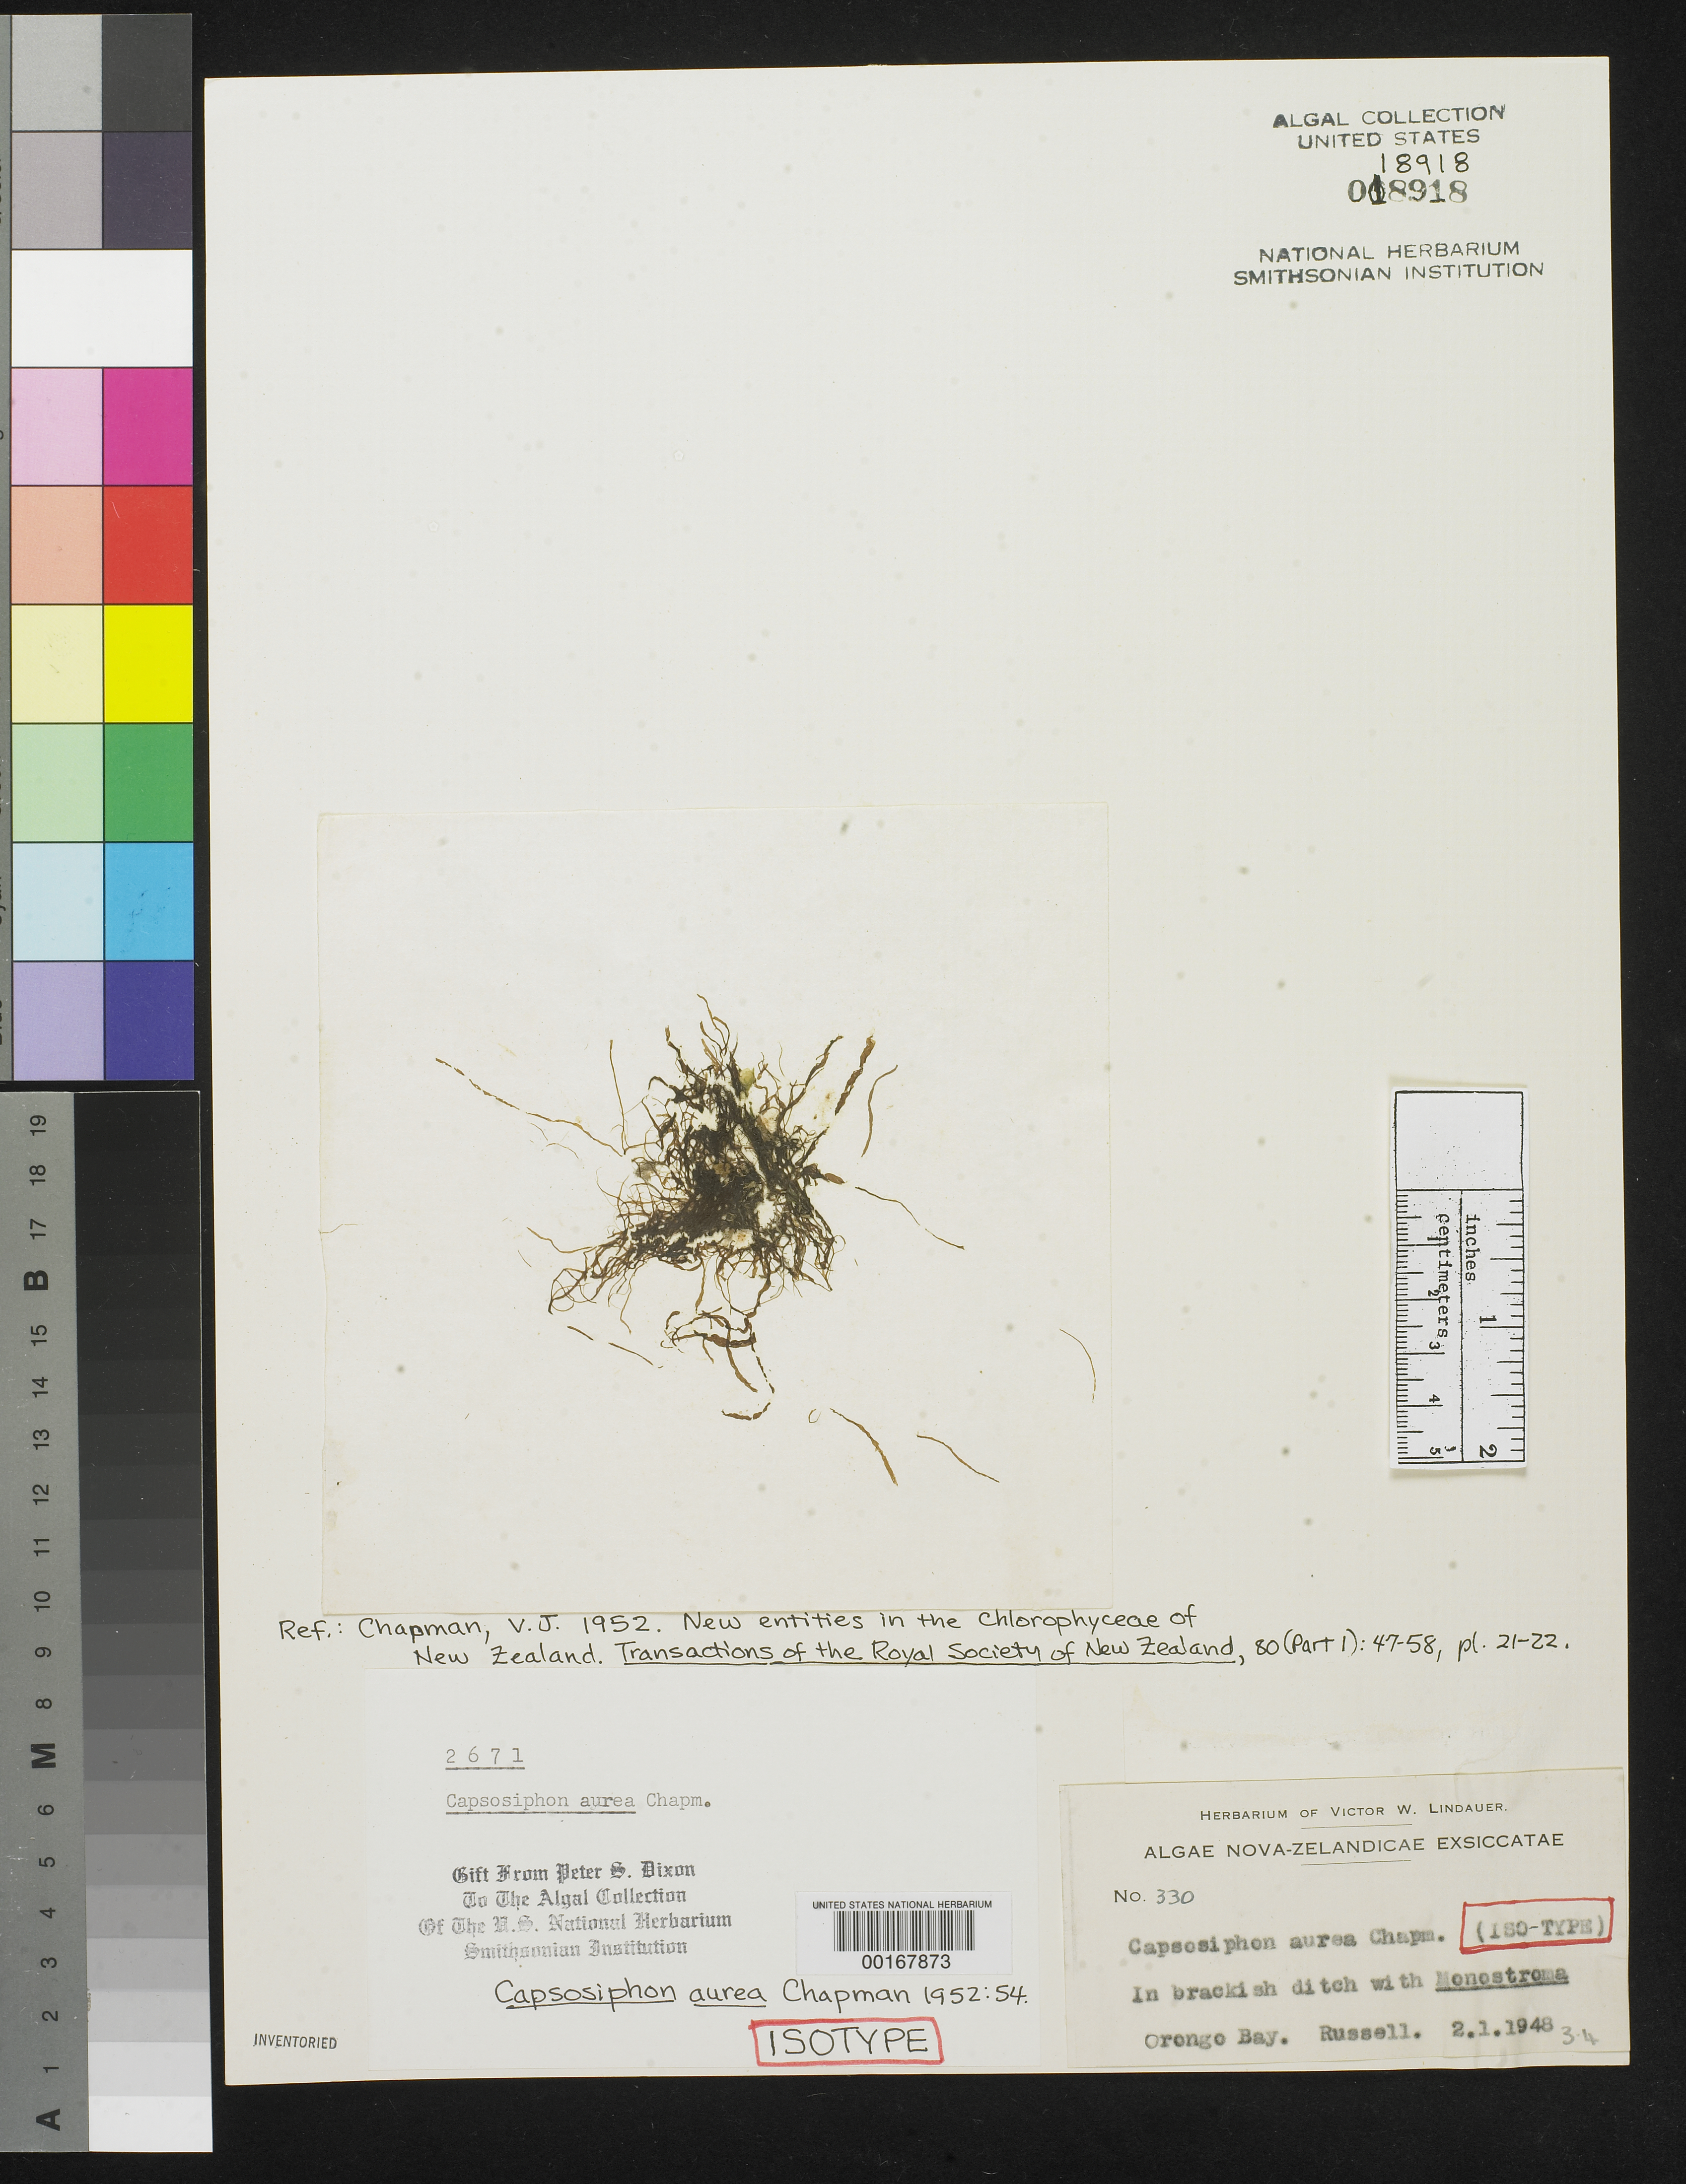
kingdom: Plantae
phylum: Chlorophyta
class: Ulvophyceae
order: Ulotrichales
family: Ulotrichaceae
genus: Capsosiphon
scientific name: Capsosiphon aureus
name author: V.J. Chapm.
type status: Isotype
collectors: Lindauer, V. W. (herbarium)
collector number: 330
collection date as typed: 02 Jan 1948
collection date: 1948-01-02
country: New Zealand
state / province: Northland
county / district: Far North District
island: North Island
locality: Russell, Orongo Bay.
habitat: In brackish ditch with Monostroma.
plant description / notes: Lindauer, Algae Nova-Zelandicae Exsiccatae, Fascicle 14, January 1953.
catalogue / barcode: US 18918